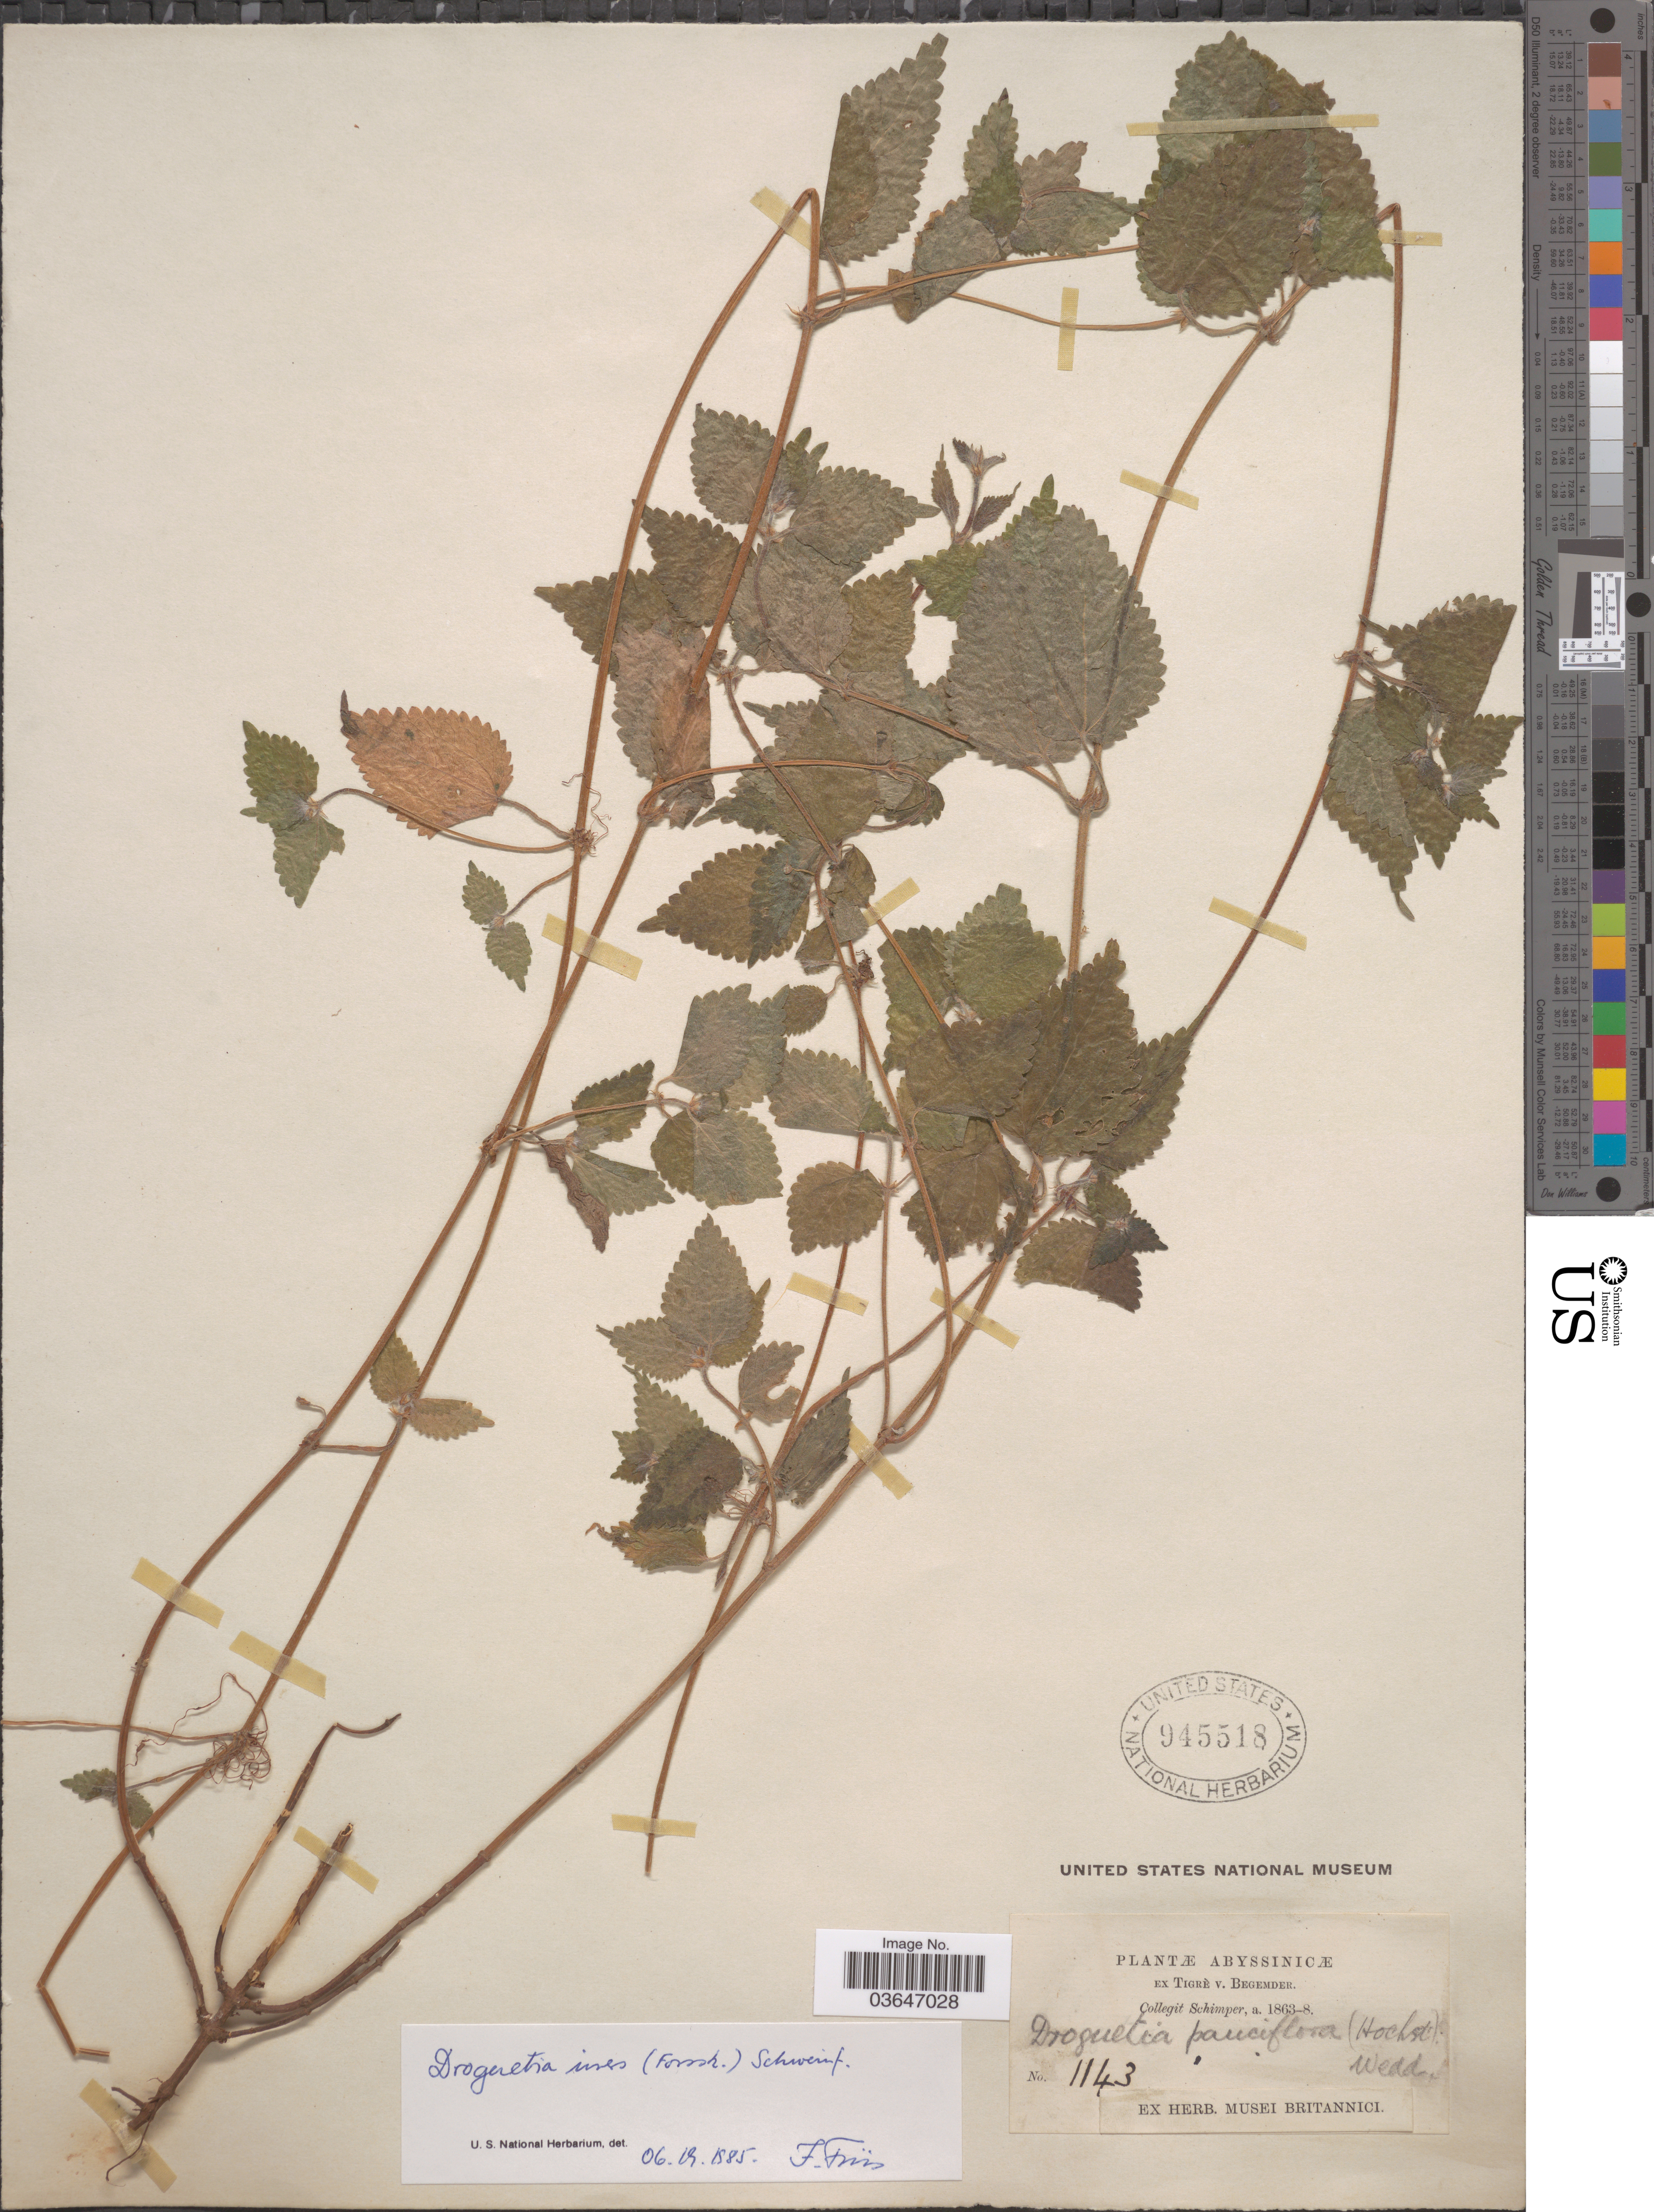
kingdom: Plantae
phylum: Tracheophyta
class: Magnoliopsida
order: Rosales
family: Urticaceae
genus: Droguetia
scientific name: Droguetia iners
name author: (Forssk.) Schweinf.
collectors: -. Schimper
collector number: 1143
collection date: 1863/1868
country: Ethiopia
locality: Abyssinicæ. Ex Tigrè v. Begemder.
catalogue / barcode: US 945518